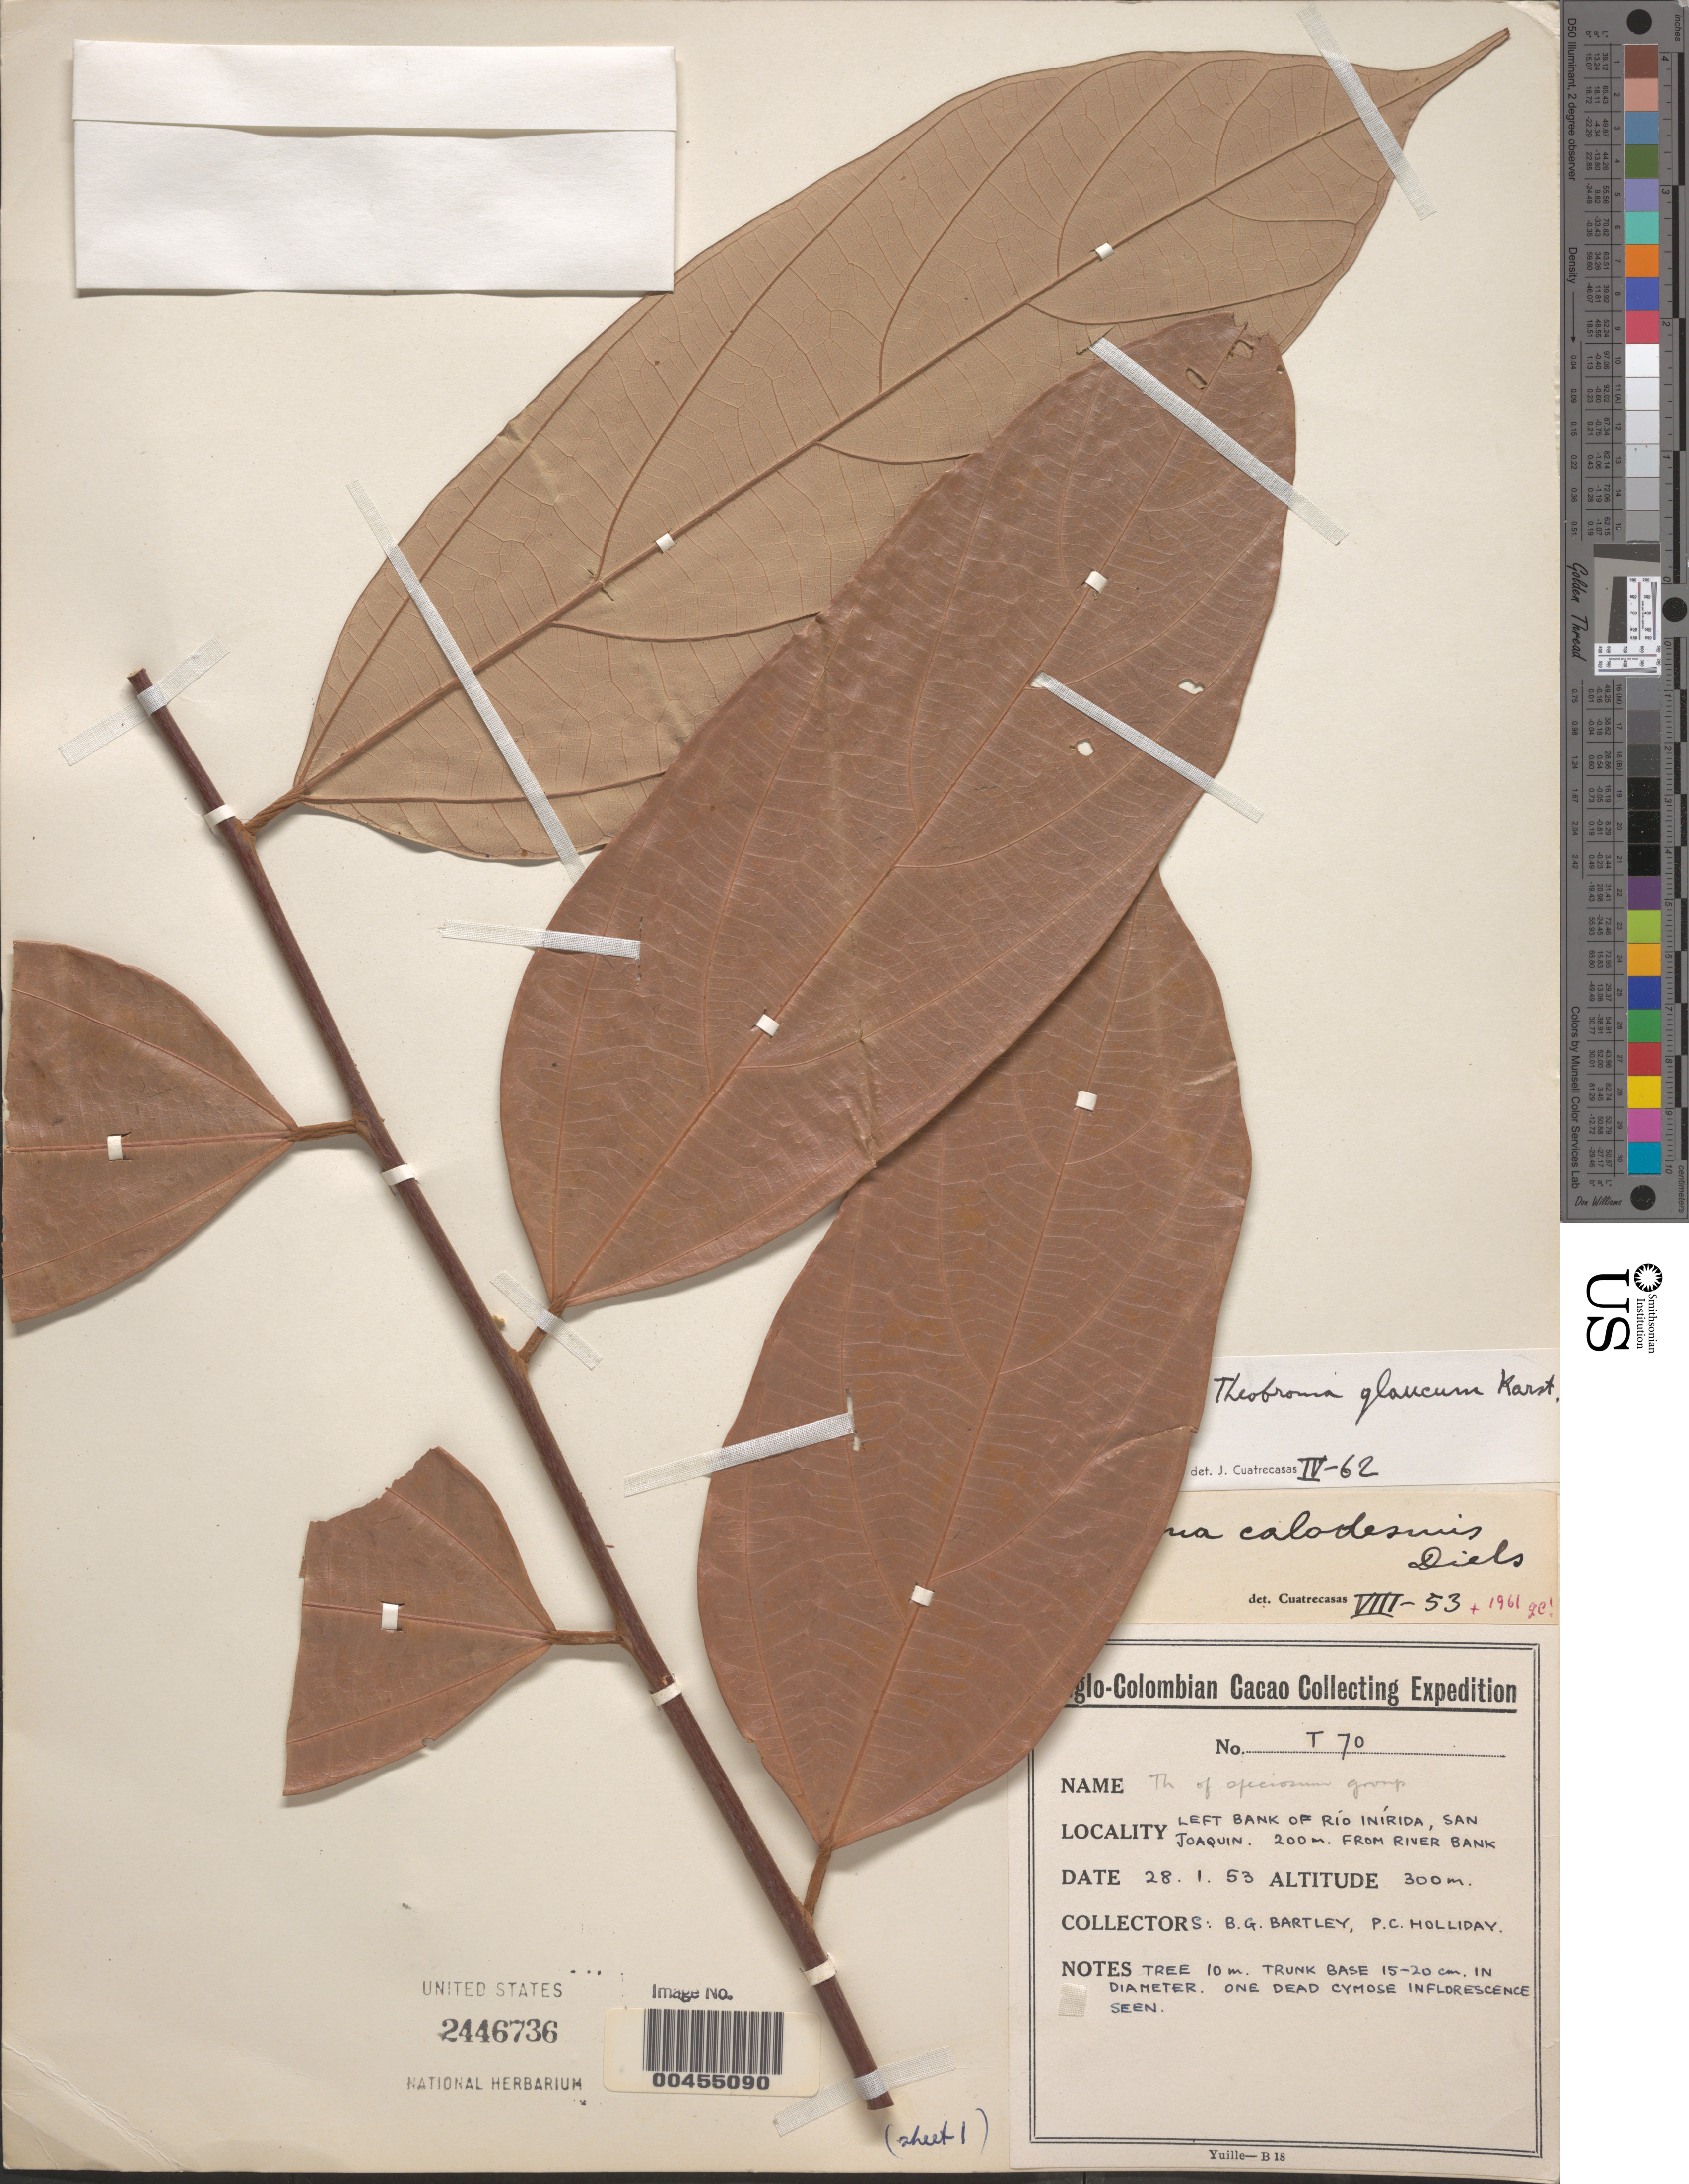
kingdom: Plantae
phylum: Tracheophyta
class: Magnoliopsida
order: Malvales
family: Malvaceae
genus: Theobroma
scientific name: Theobroma glaucum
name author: H. Karst.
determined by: Cuatrecasas, J.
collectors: B. Bartley & P. C. Holliday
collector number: T70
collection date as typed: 28 Jan 1953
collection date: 1953-01-28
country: Colombia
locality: Left bank of Río Inírida, San Joaquin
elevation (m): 300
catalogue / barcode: US 2446736